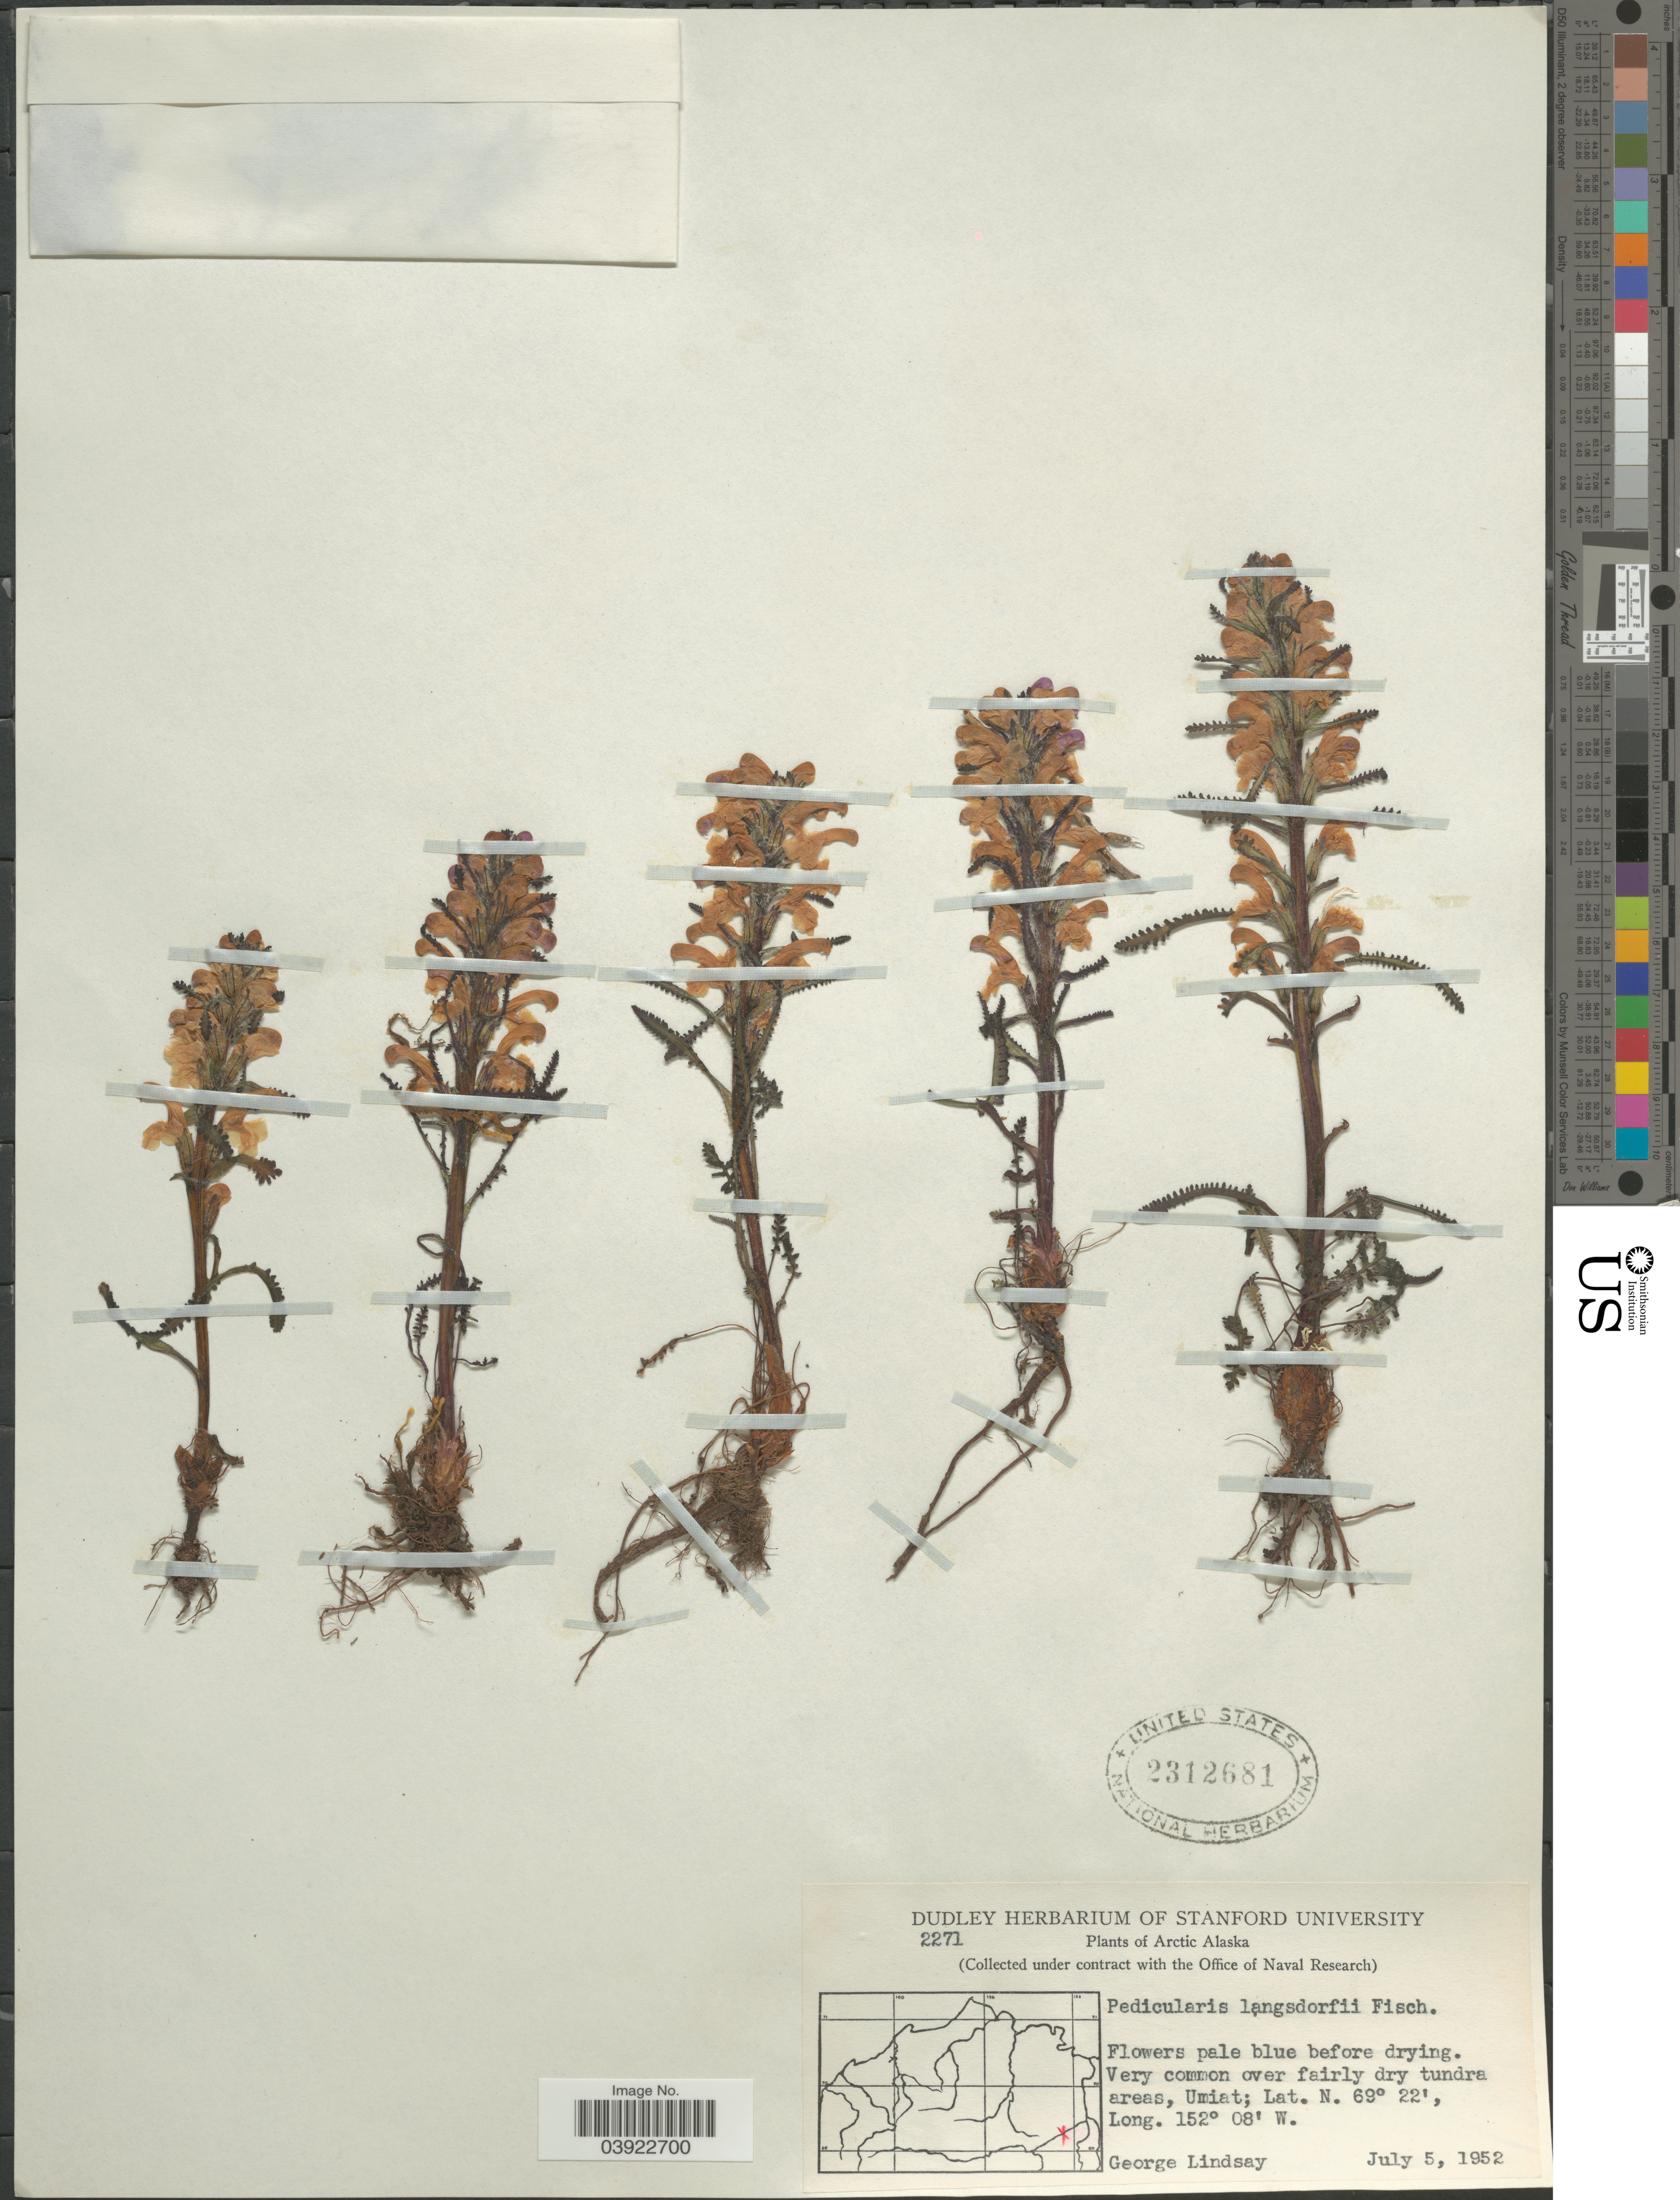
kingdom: Plantae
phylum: Tracheophyta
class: Magnoliopsida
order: Lamiales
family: Orobanchaceae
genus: Pedicularis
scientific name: Pedicularis langsdorffii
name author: Fisch. ex Steven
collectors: G. Lindsay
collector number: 2271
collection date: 1952-07-05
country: United States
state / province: Alaska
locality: Arctic Alaska. Over fairly dry tundra areas, Umiat.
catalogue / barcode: US 2312681